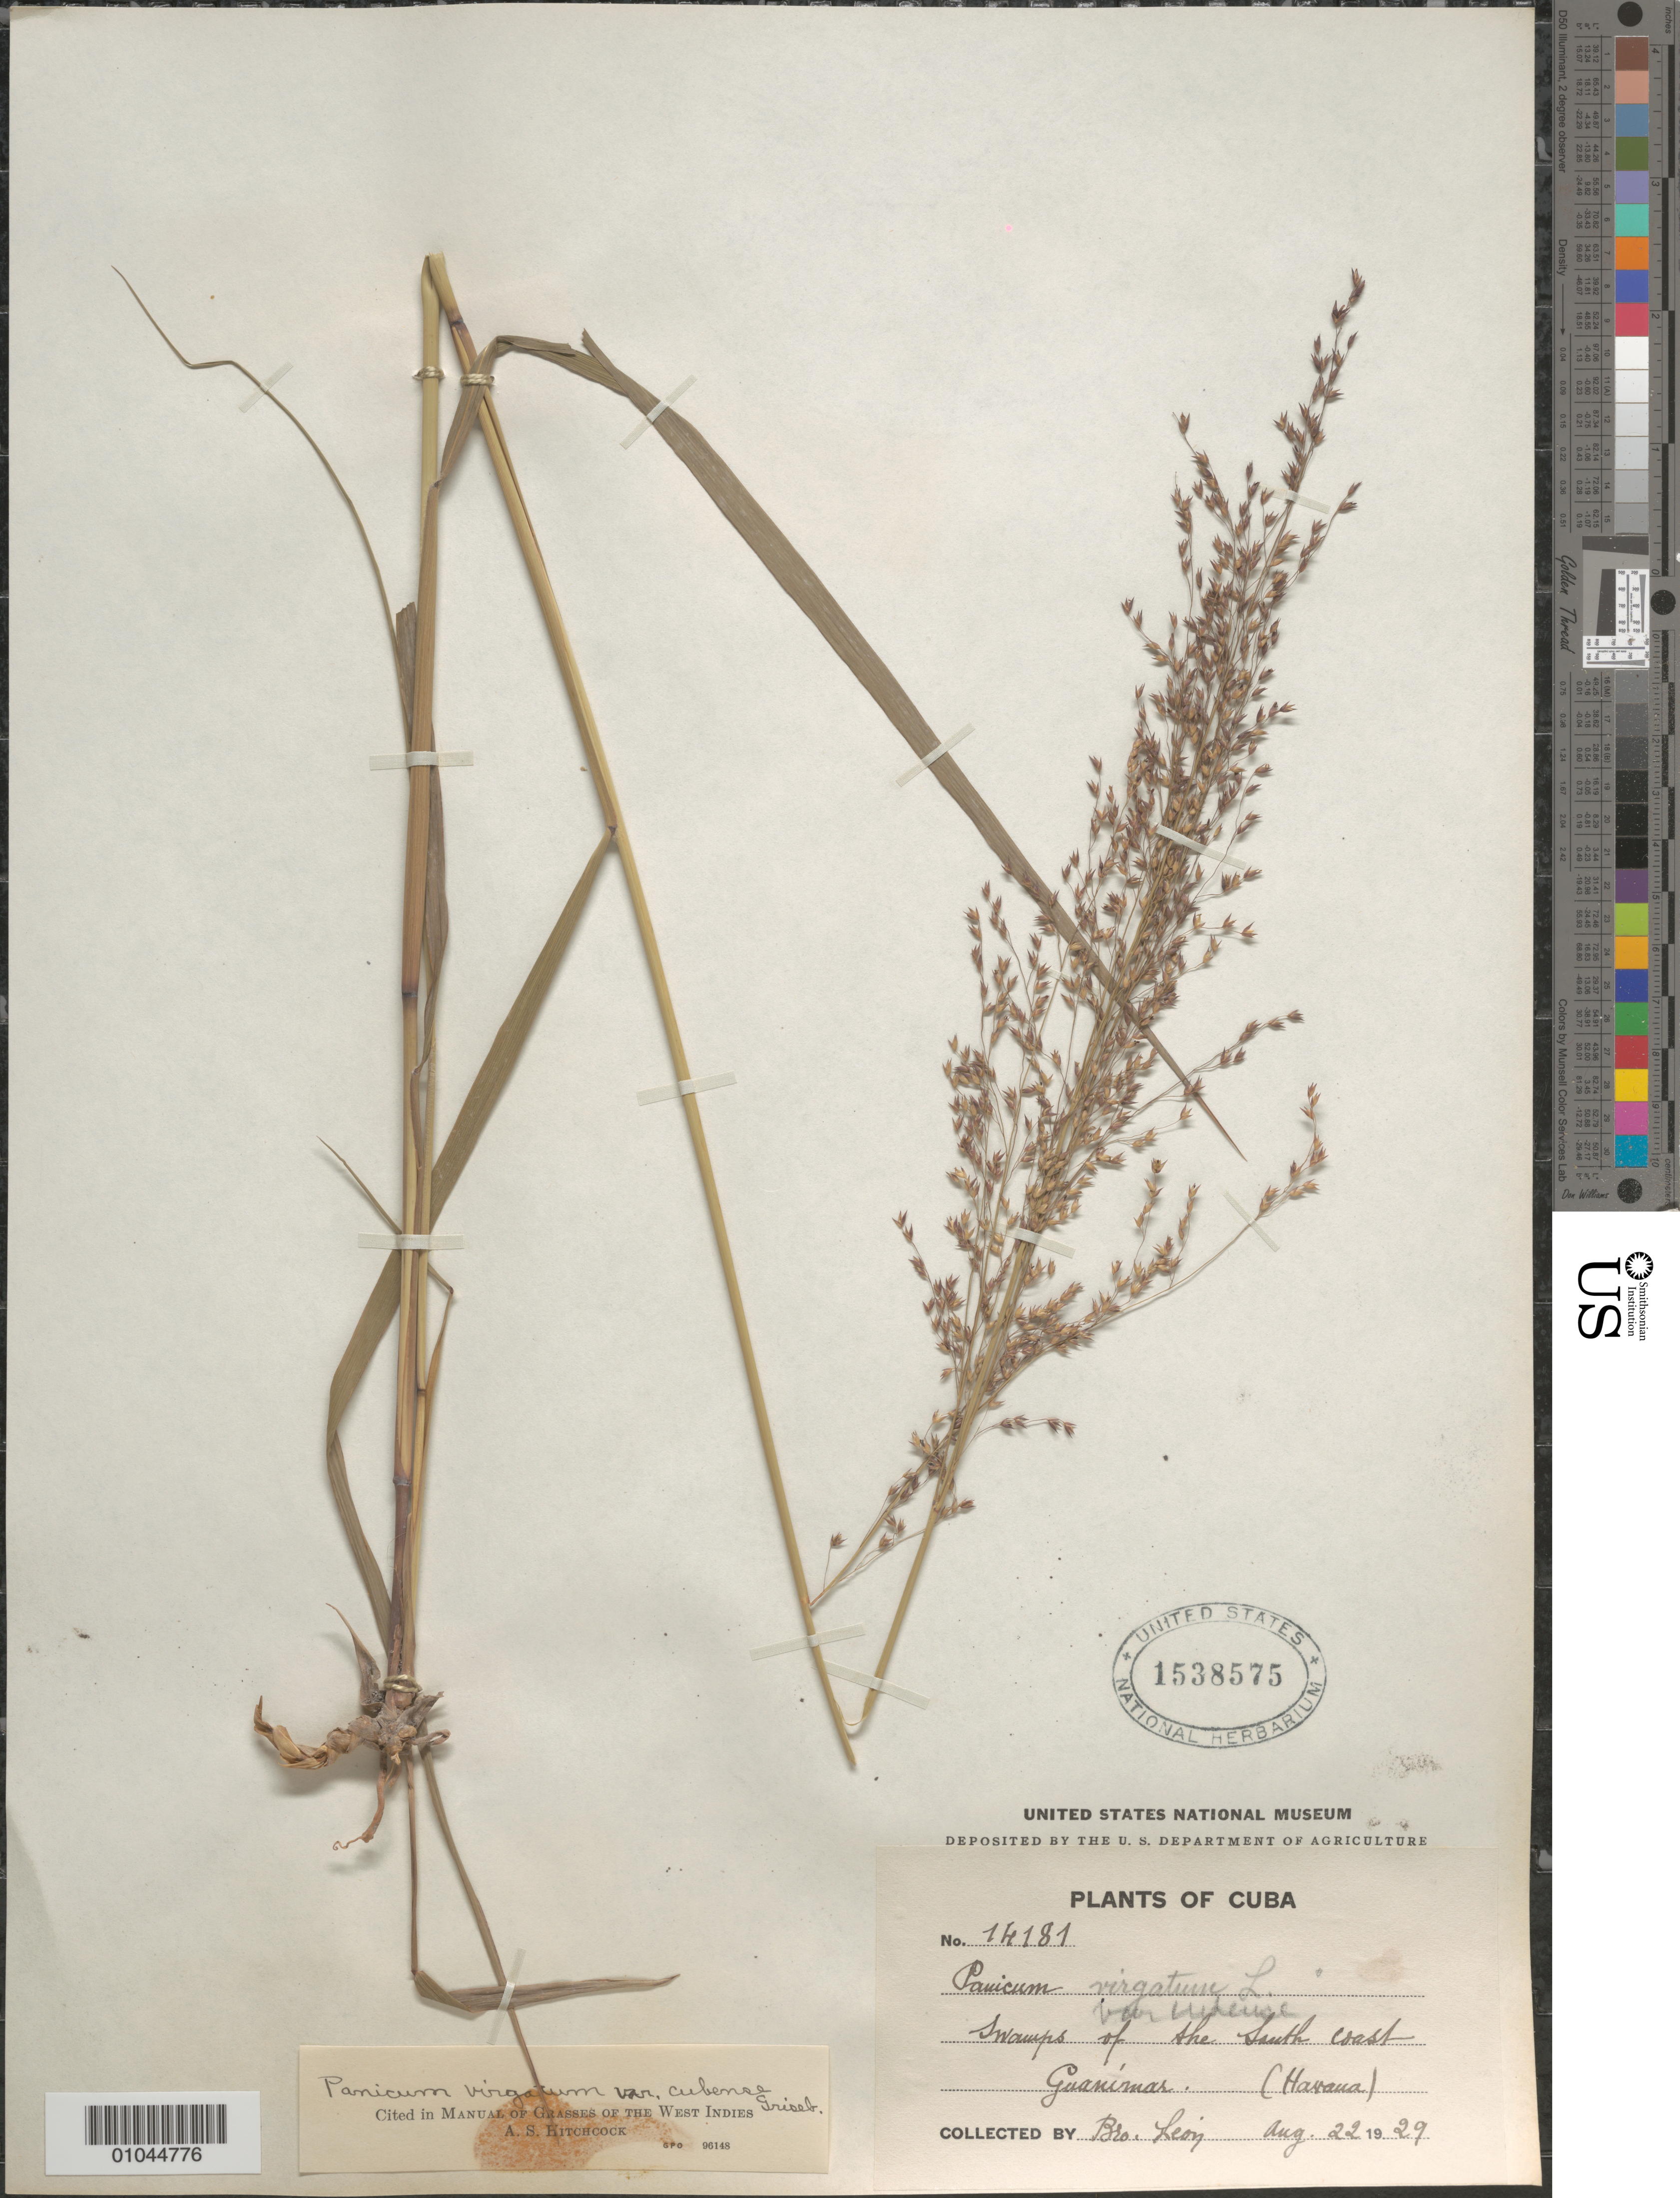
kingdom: Plantae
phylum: Tracheophyta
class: Liliopsida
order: Poales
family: Poaceae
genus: Panicum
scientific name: Panicum virgatum var. cubense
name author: Griseb.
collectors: Bro. León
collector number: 14181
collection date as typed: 22 Aug 1929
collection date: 1929-08-22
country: Cuba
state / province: La Habana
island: Cuba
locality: Guanimar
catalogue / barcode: US 1538575